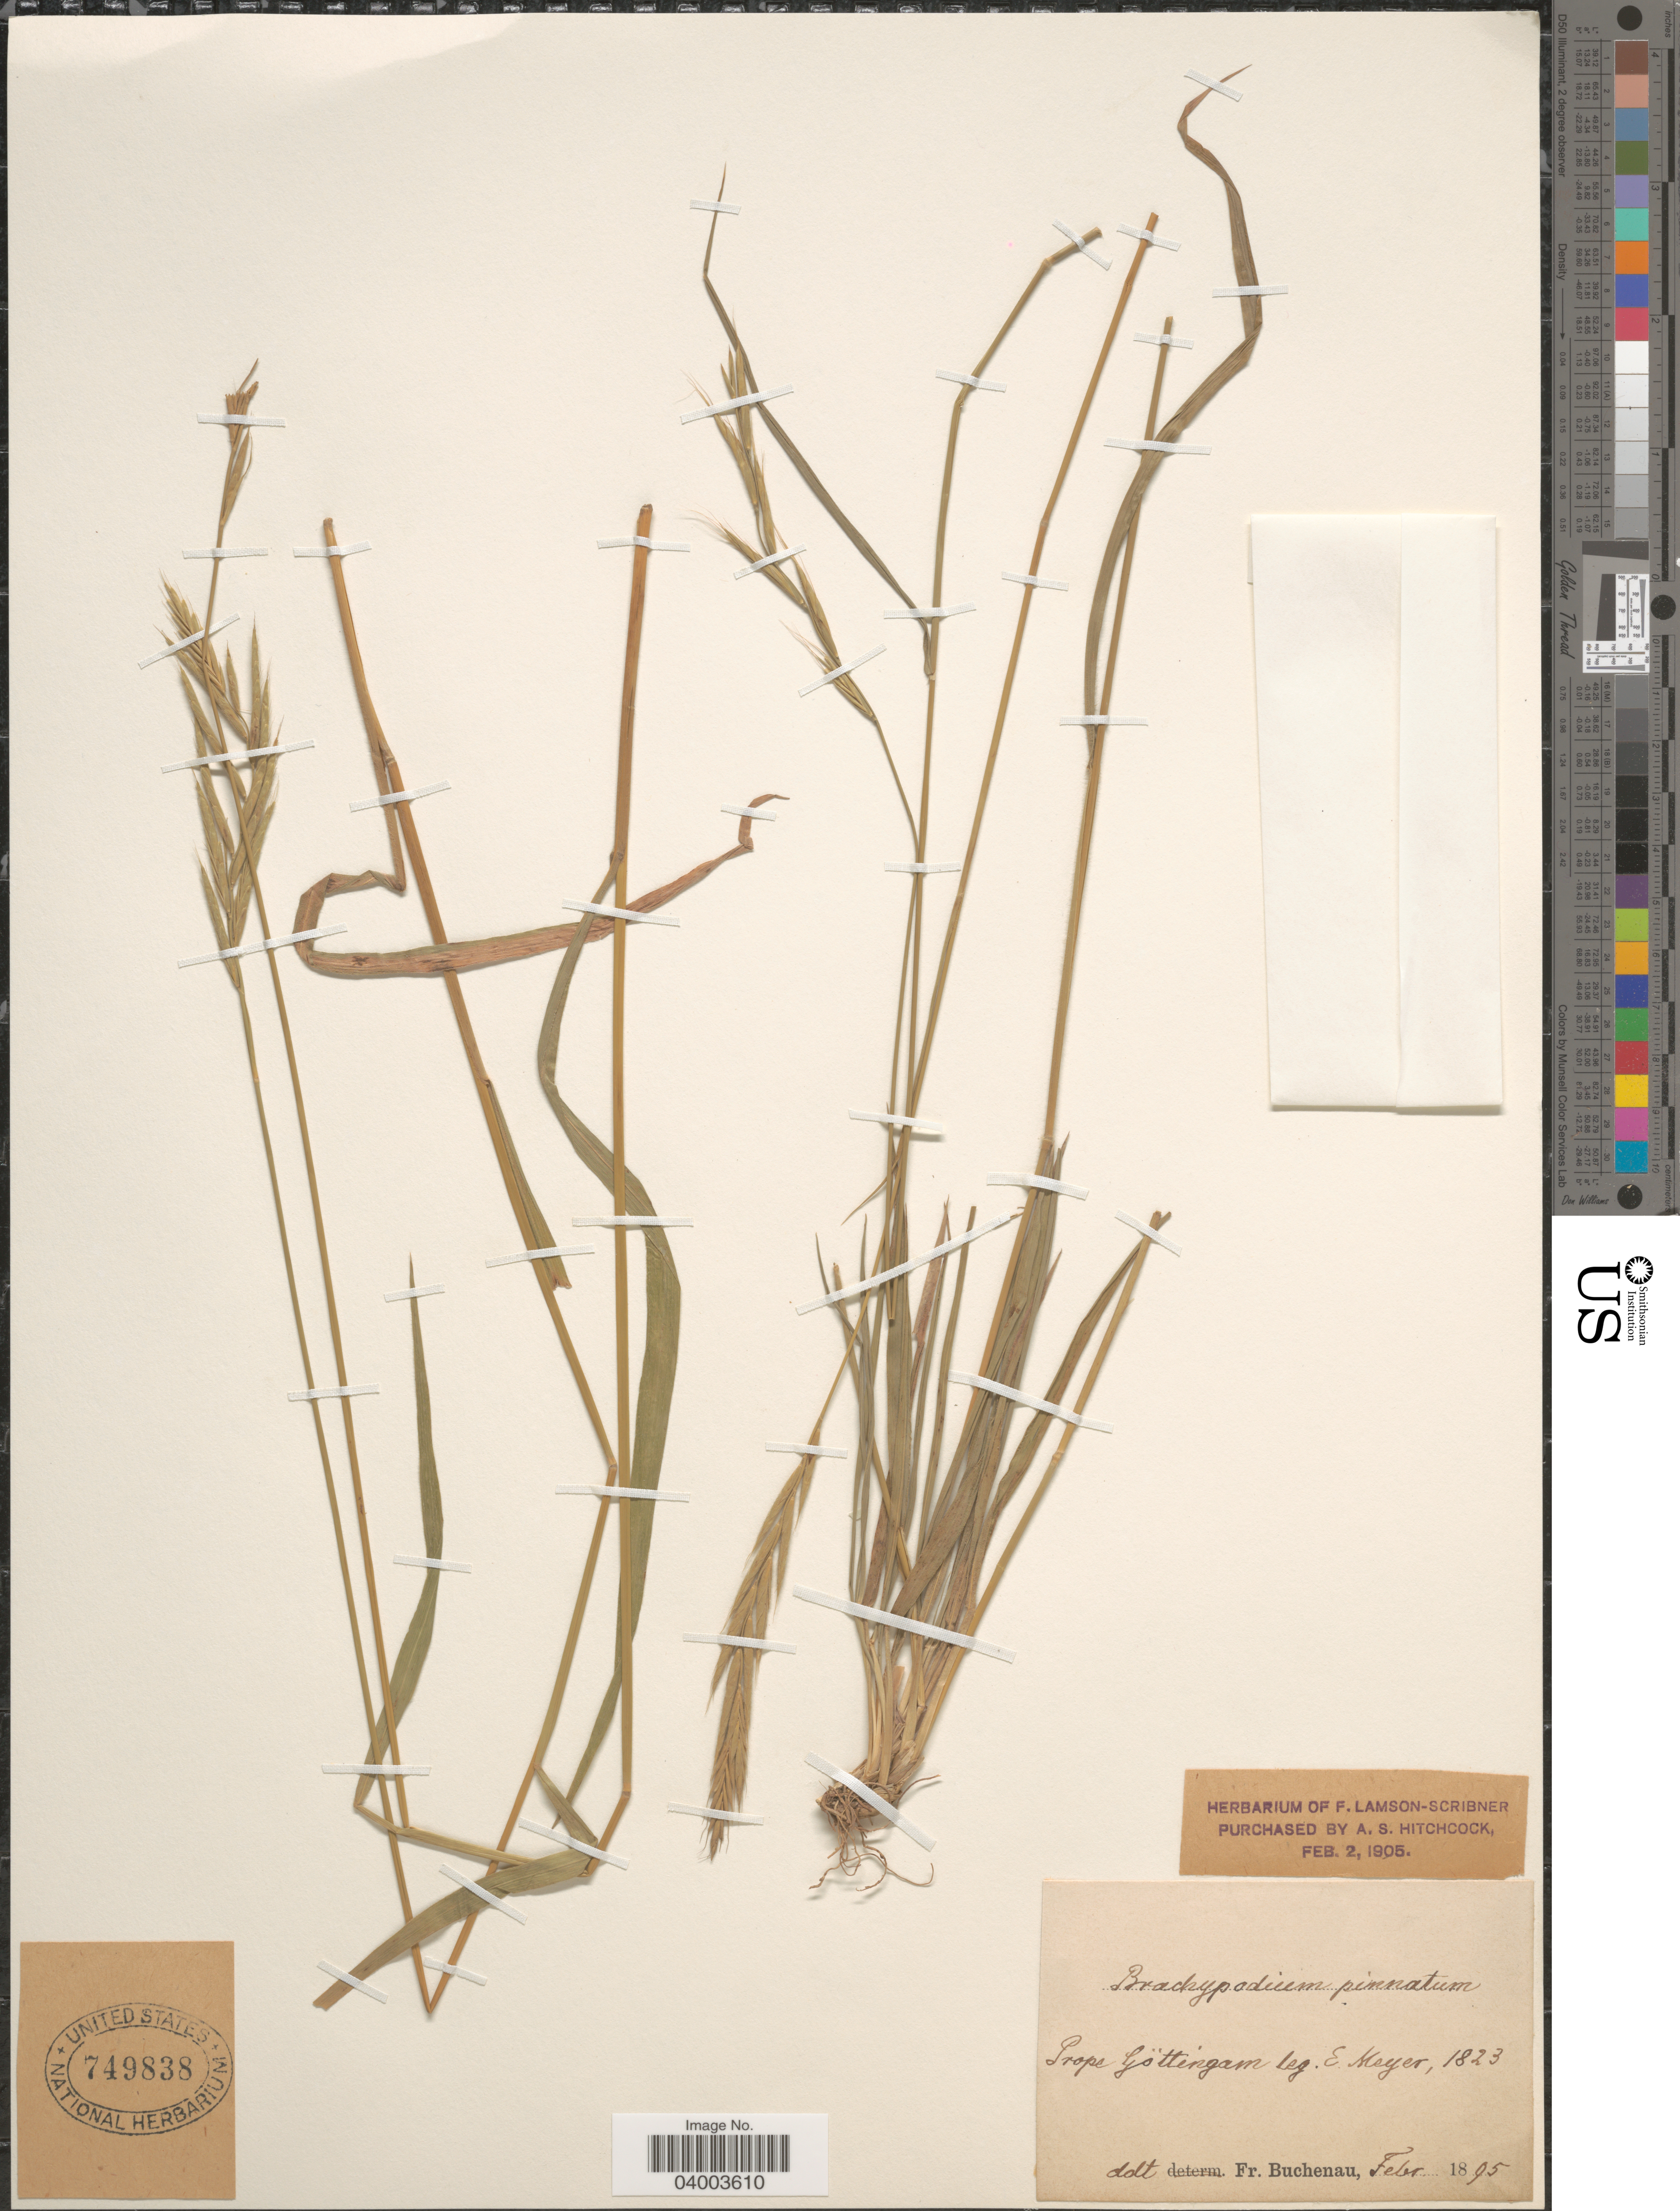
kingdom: Plantae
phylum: Tracheophyta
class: Liliopsida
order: Poales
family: Poaceae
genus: Brachypodium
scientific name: Brachypodium pinnatum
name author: (L.) P. Beauv.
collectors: E. Meyer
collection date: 1823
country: Germany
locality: Prope Göttingam.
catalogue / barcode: US 749838